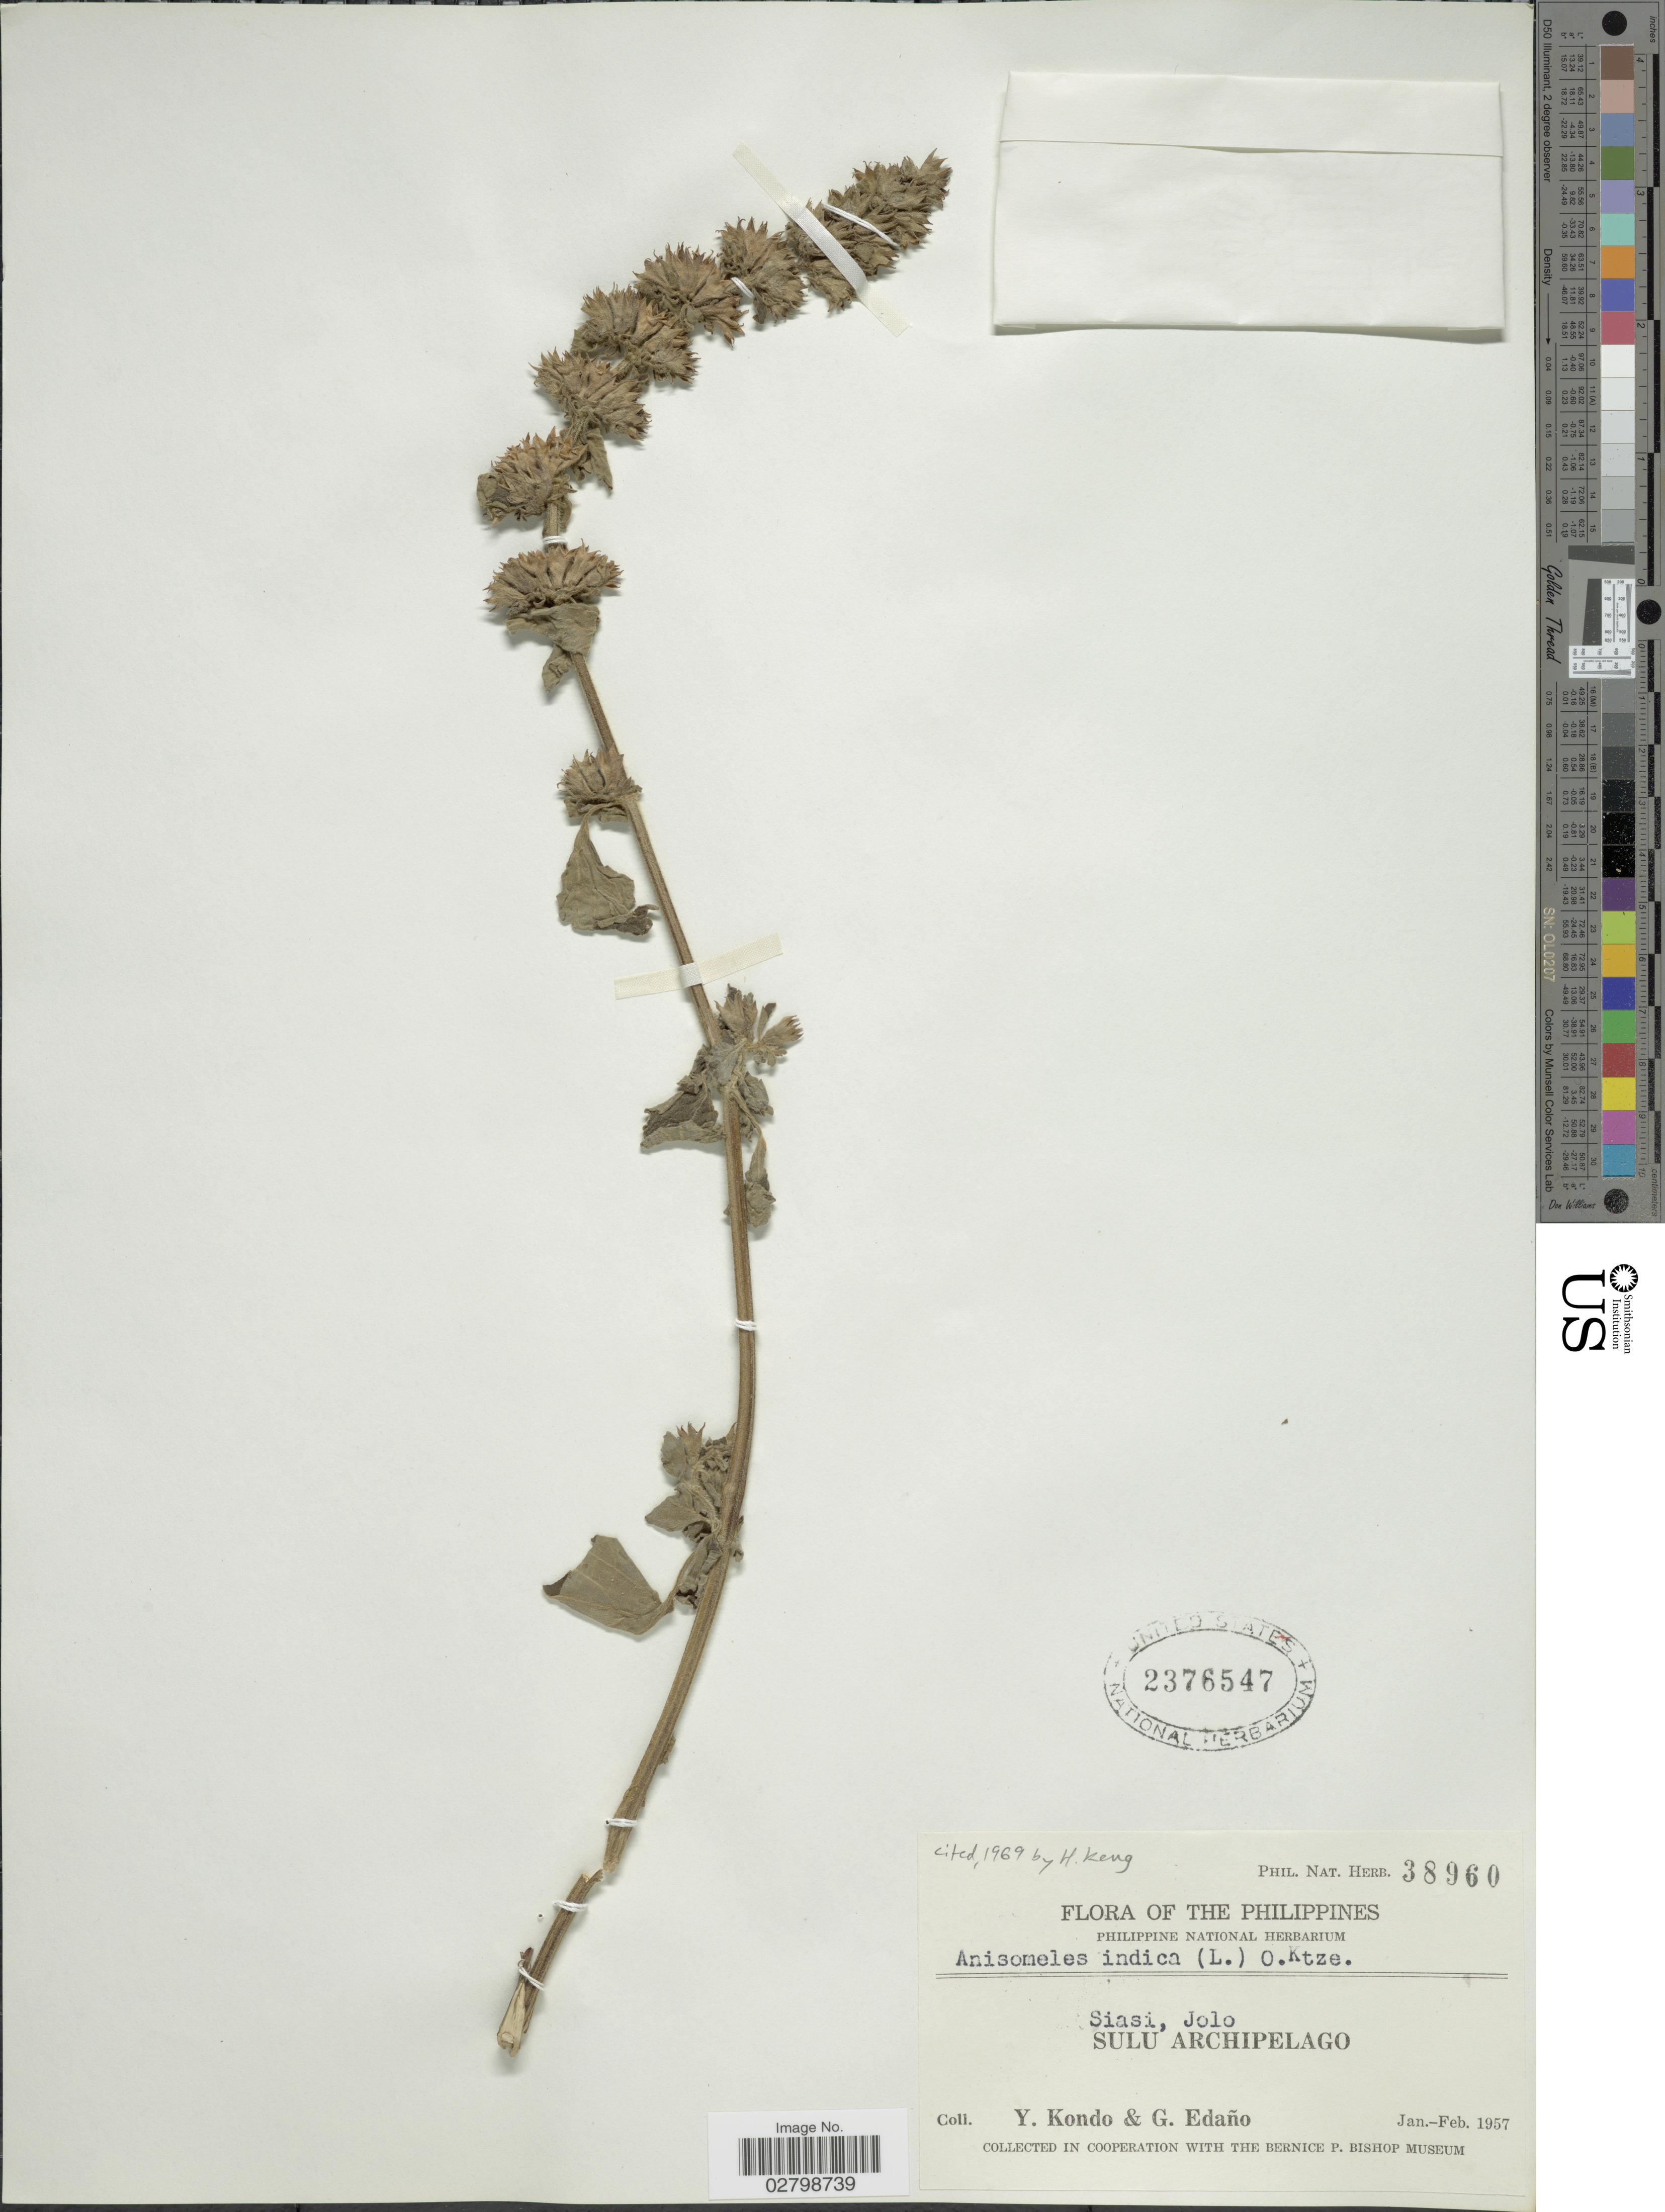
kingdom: Plantae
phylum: Tracheophyta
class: Magnoliopsida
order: Lamiales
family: Lamiaceae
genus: Anisomeles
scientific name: Anisomeles indica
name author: (L.) Kuntze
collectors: Y. Kondo & G. Edaño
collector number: Phil. Nat. Herb. 38960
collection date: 1957-01/1957-02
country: Philippines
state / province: Muslim Mindanao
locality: Siasi, Jolo, Sulu Archipelago.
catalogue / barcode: US 2376547